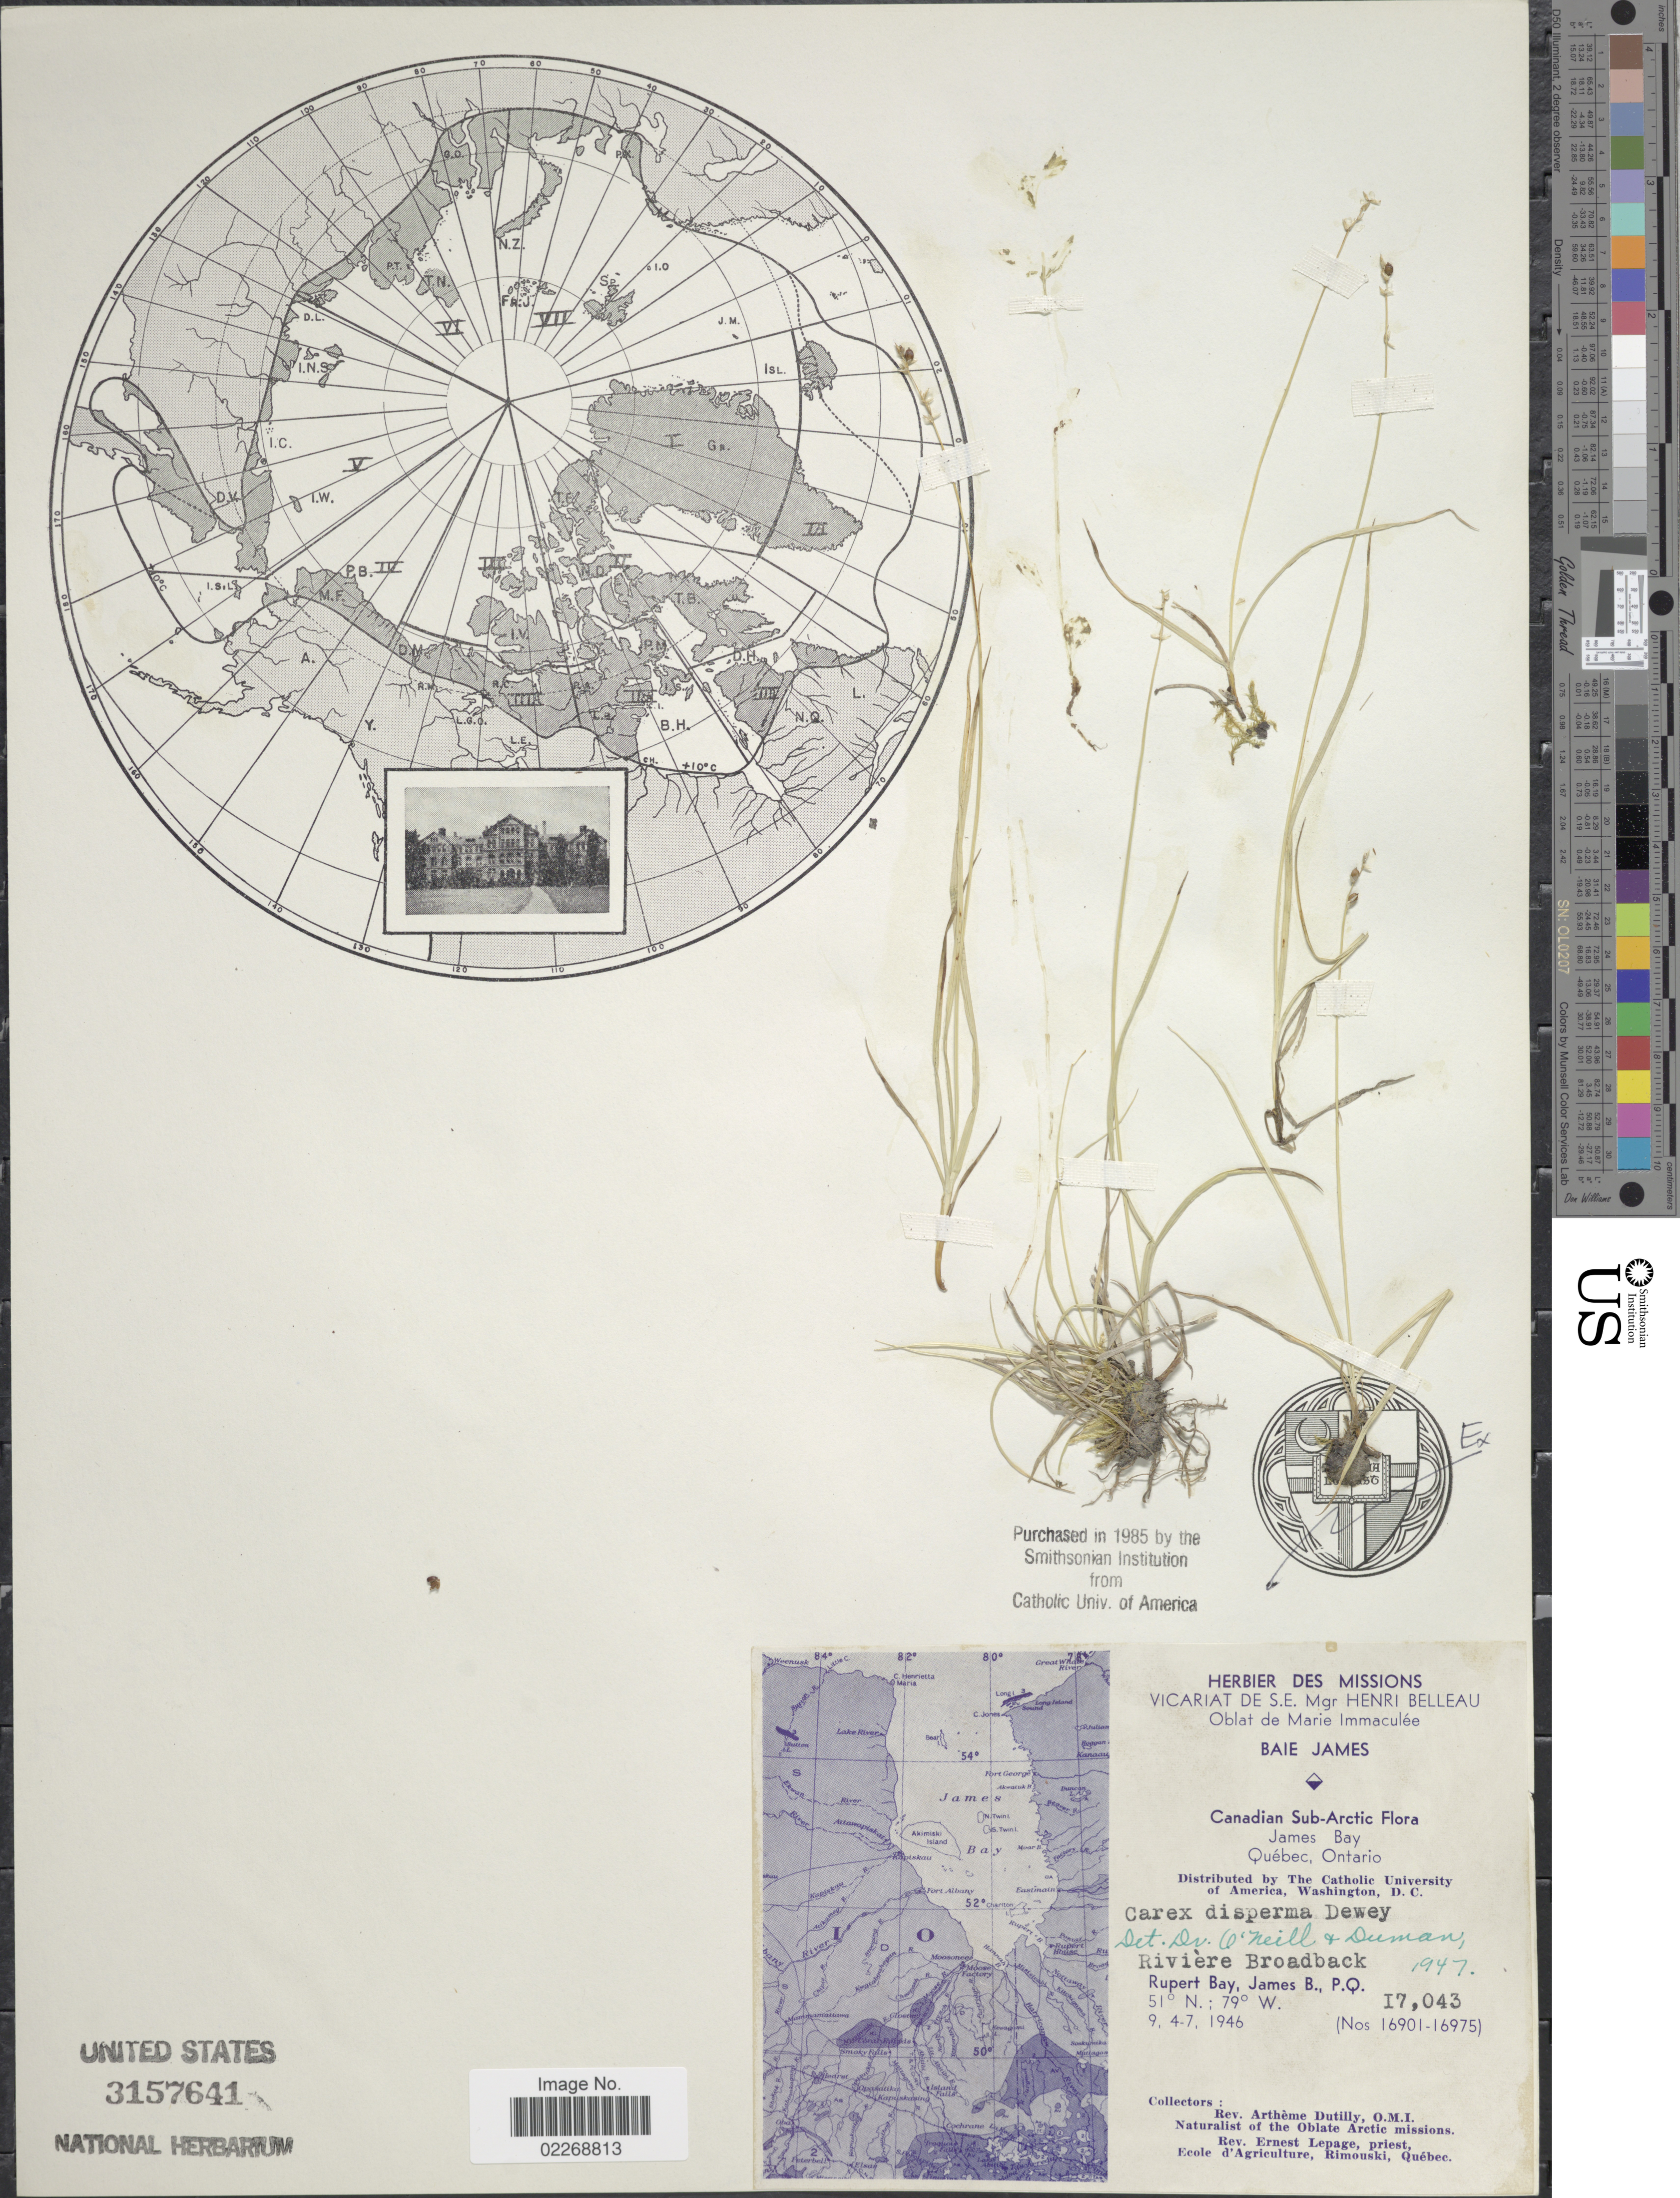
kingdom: Plantae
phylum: Tracheophyta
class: Liliopsida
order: Poales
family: Cyperaceae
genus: Carex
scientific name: Carex disperma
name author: Dewey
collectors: A. Dutilly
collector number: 17043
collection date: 1946-07-04/1946-07-09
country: Canada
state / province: Quebec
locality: Canadian Sub-Arctic. James Bay. Quebec, Ontario. Riviere Broadback. Rupert Bay, James B., P.Q.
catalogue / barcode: US 3157641